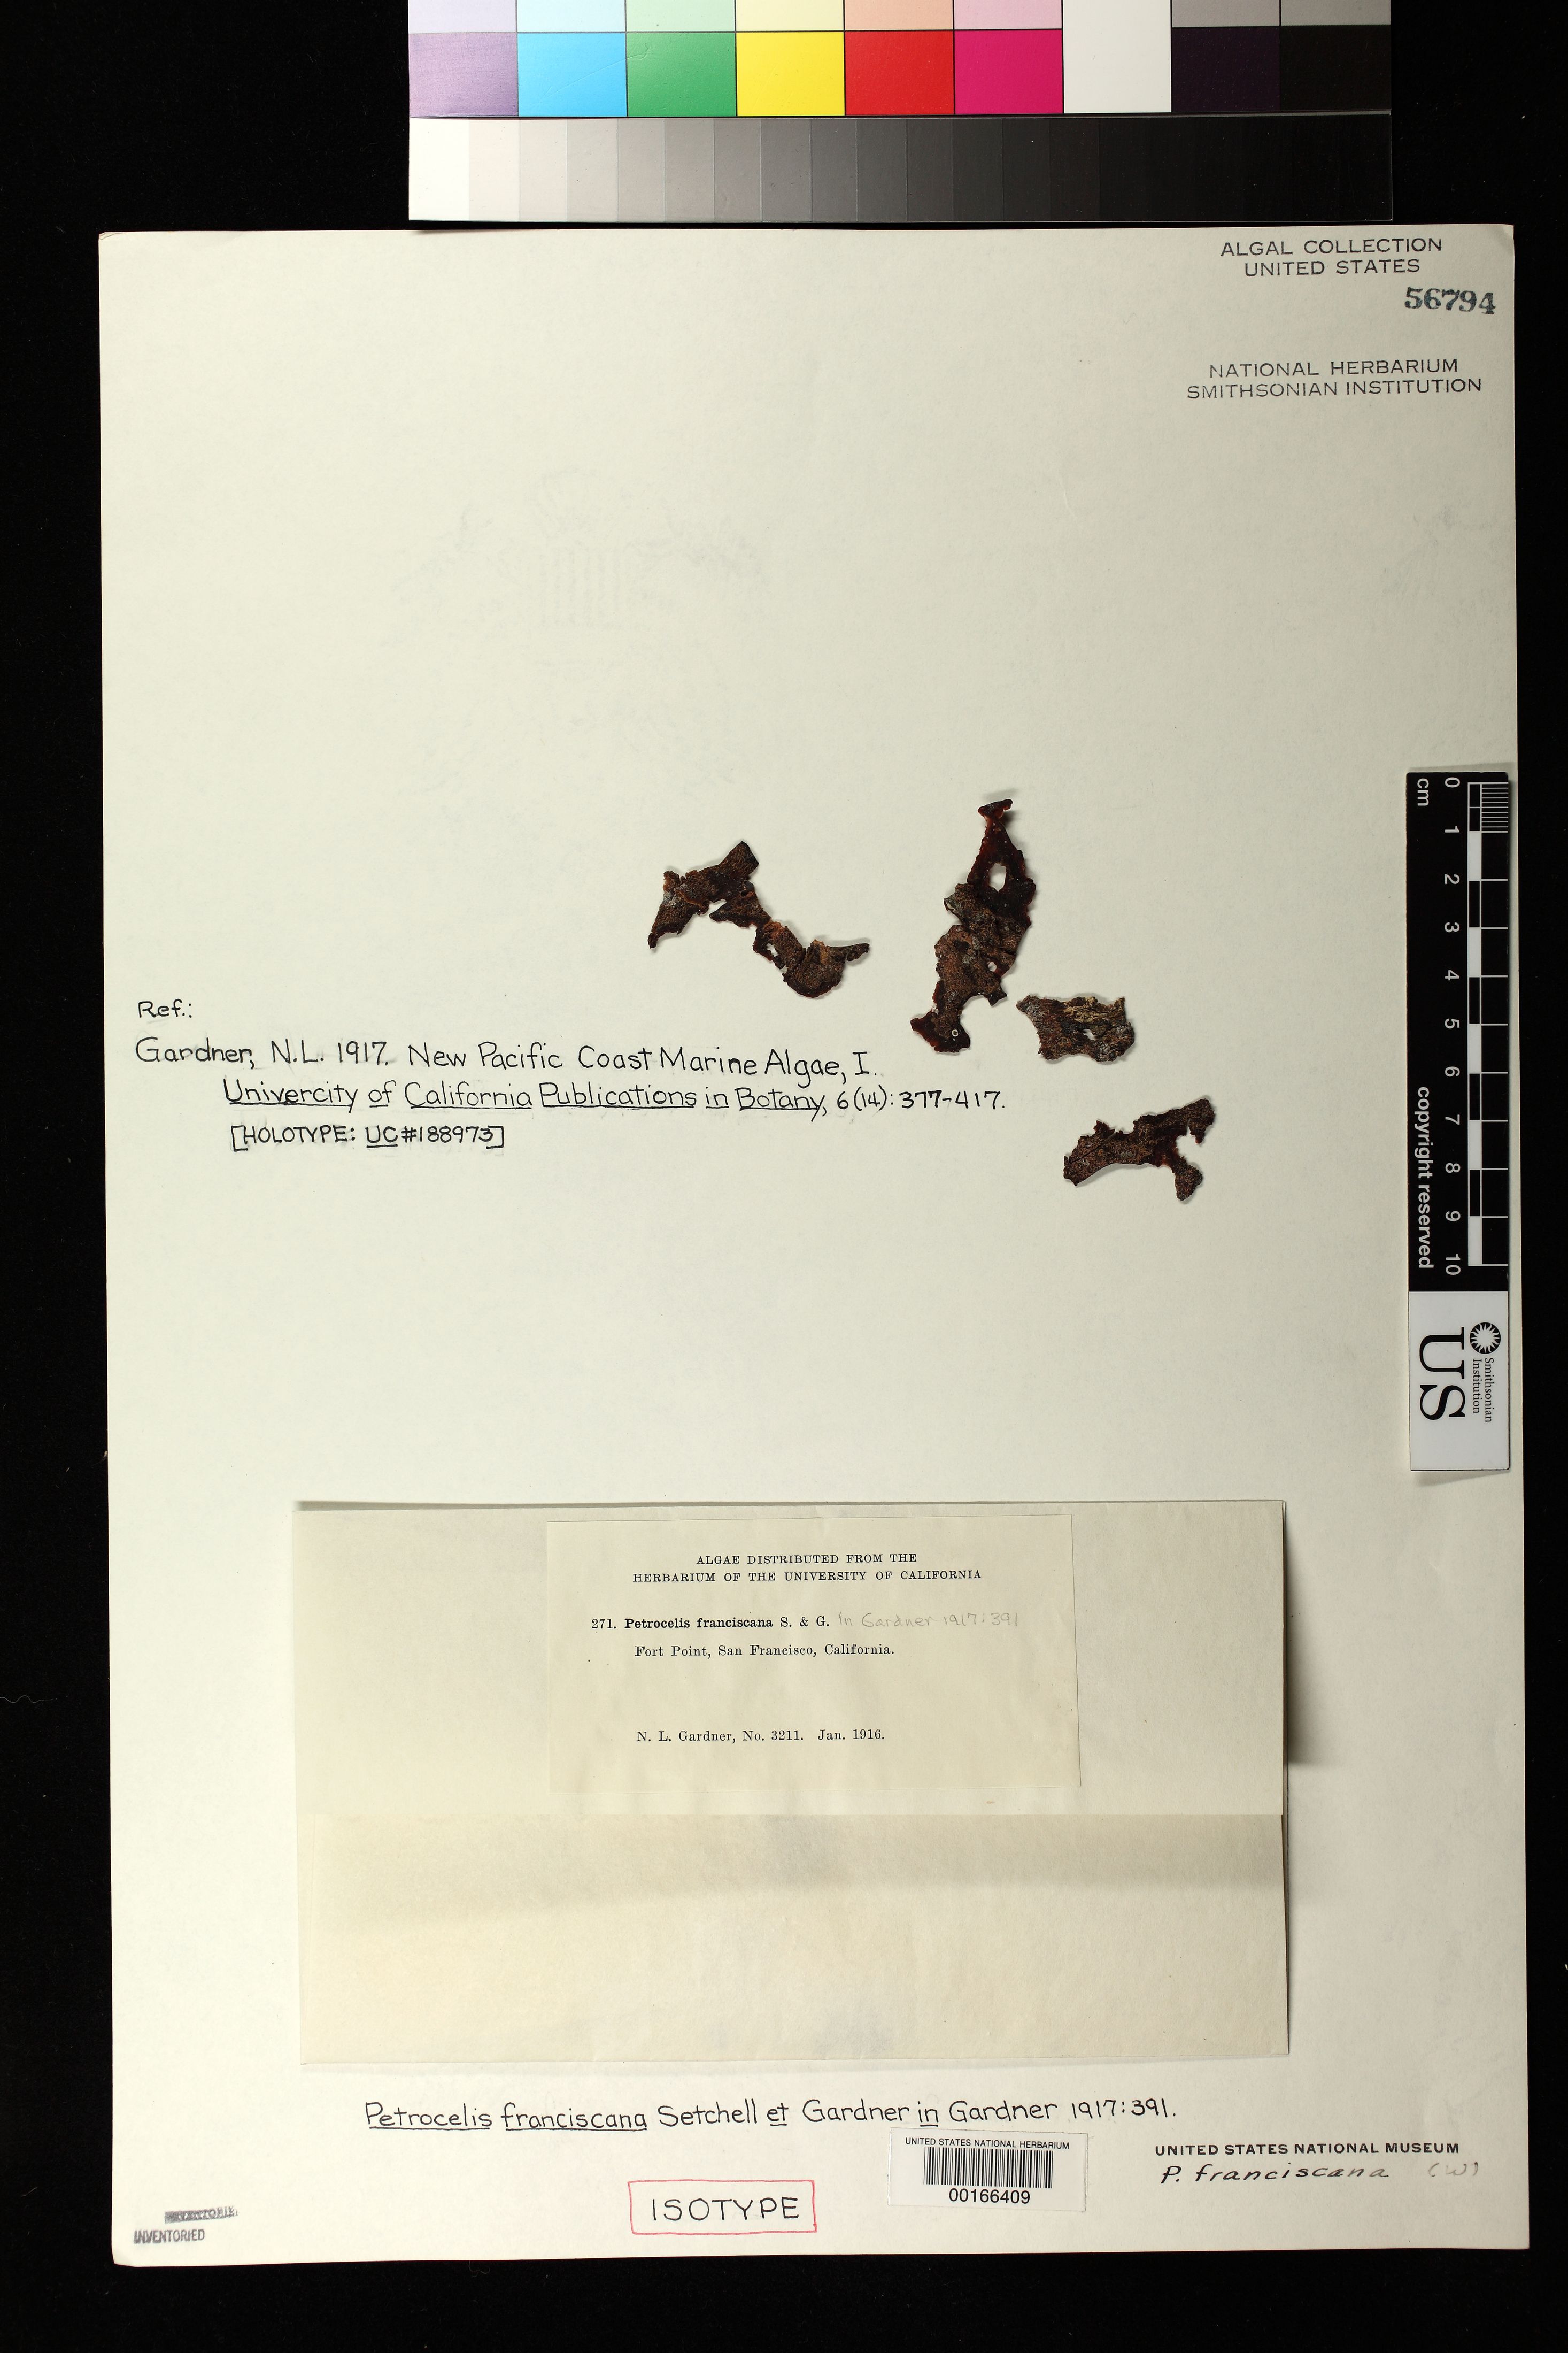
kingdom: Plantae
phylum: Rhodophyta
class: Florideophyceae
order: Gigartinales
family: Cruoriaceae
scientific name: Petrocelis franciscana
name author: Setch. & N.L. Gardner in N.L. Gardner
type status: Isotype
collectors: N. Gardner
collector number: NLG 3211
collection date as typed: Jan 1916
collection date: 1916-01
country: United States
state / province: California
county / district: San Francisco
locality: San Francisco, Fort Point.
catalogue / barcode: US 56794